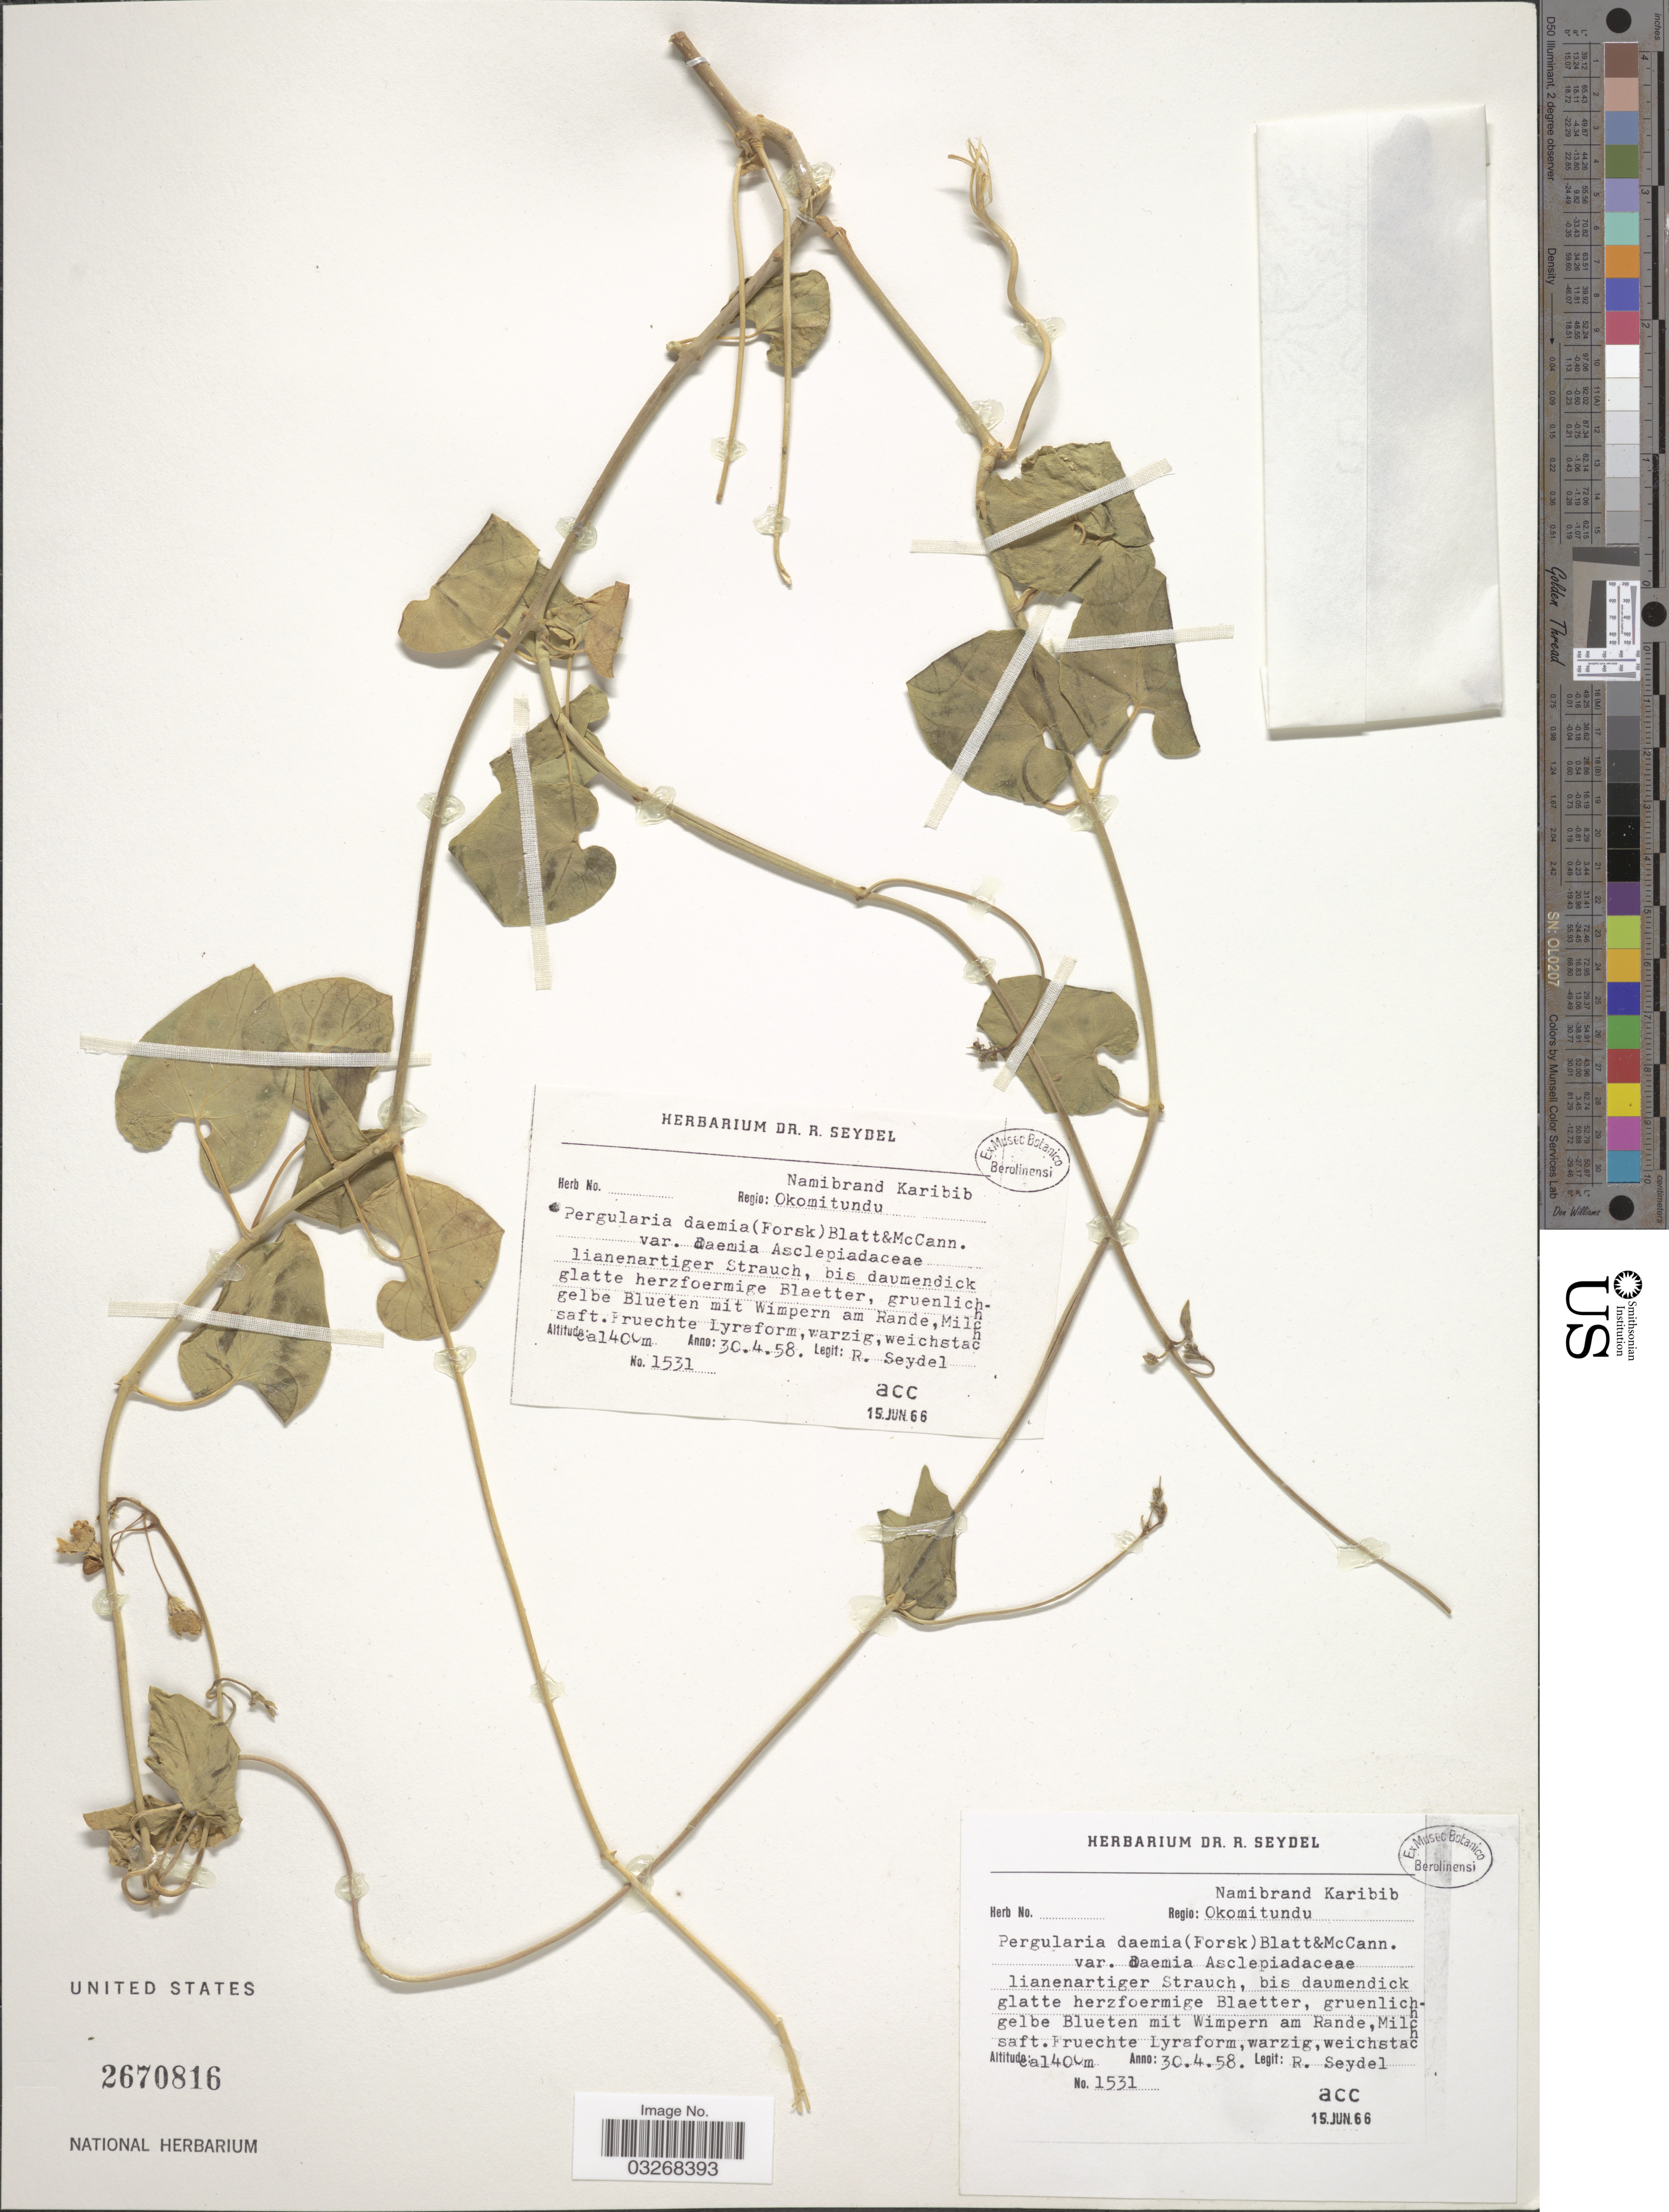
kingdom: Plantae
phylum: Tracheophyta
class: Magnoliopsida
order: Gentianales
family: Apocynaceae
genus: Pergularia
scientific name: Pergularia daemia var. daemia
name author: (Forssk.) Chiov.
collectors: R. Seydel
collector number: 1531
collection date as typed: Transcribed d/m/y: 30/4/58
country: Namibia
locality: Namibrand Karibib. Regio: Okomitundu.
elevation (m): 1400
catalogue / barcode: US 2670816